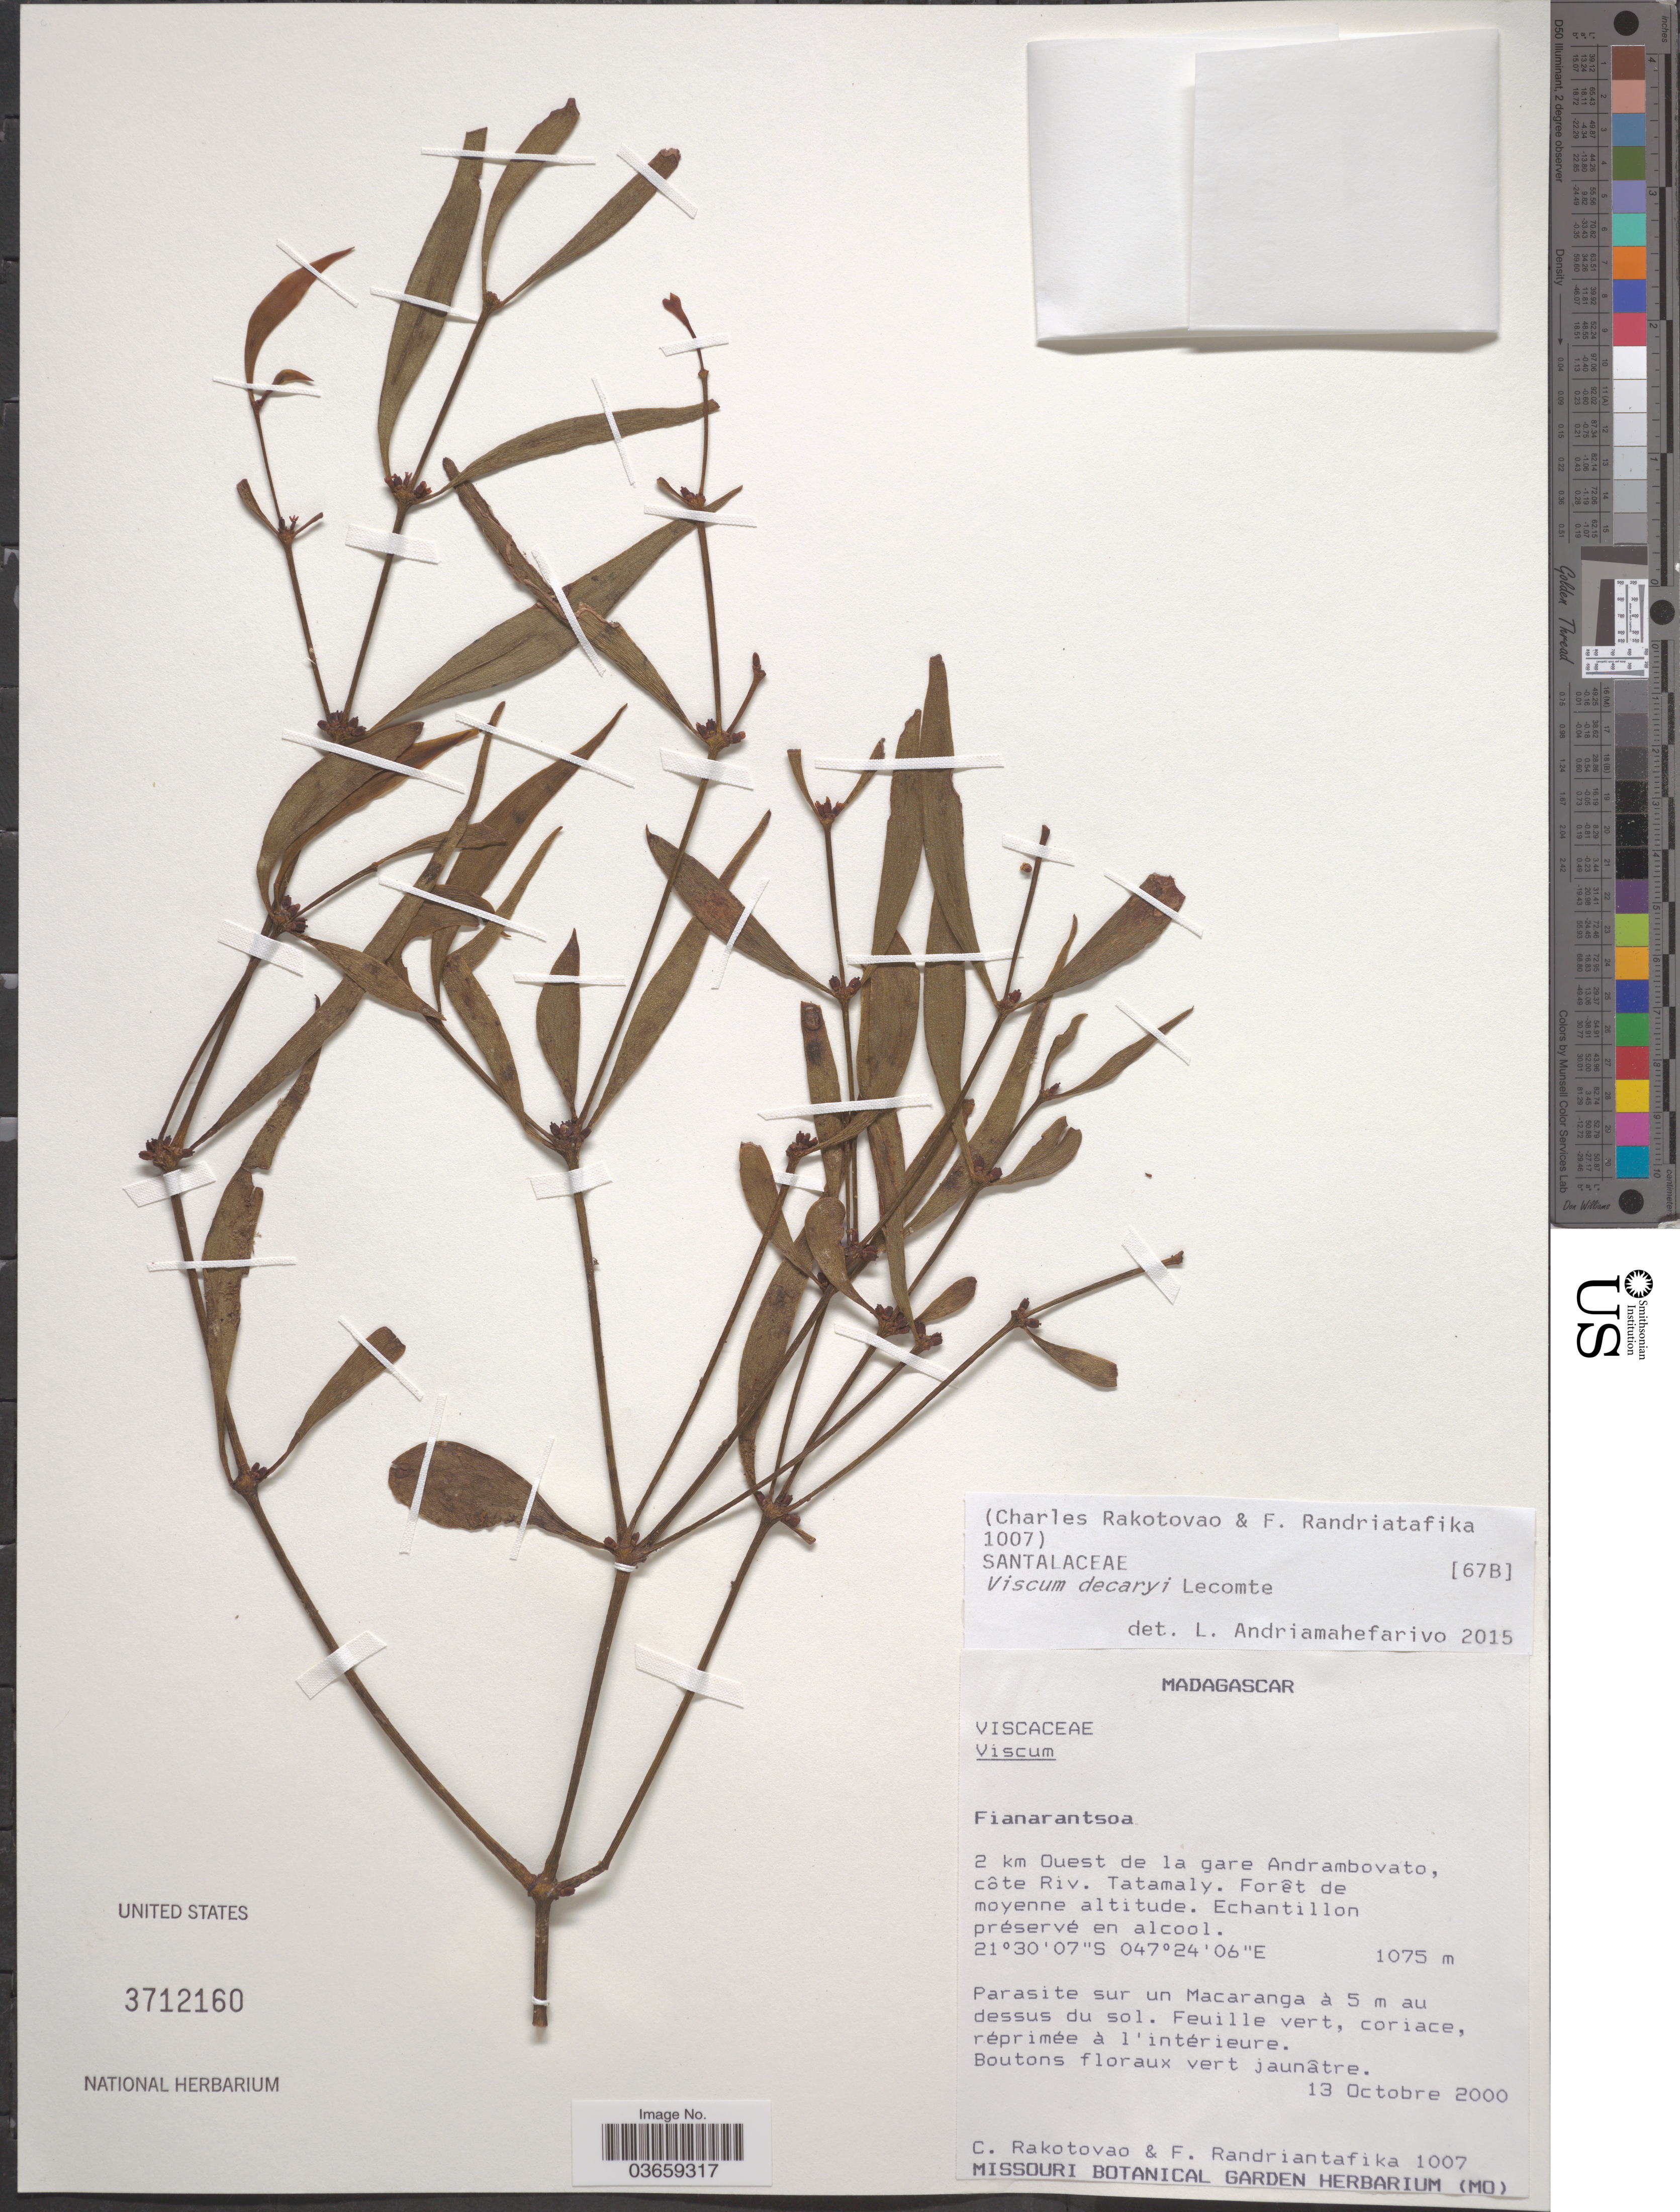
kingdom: Plantae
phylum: Tracheophyta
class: Magnoliopsida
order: Santalales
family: Viscaceae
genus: Viscum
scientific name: Viscum decaryi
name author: Lecomte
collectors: C. Rakotovao & F. Randriantafika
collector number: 1007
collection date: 2000-10-13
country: Madagascar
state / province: Haute Matsiatra / Vatovavy Fitovinany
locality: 2 km Ouest de la gare Andrambovato, côte Riv. Tatamaly. Forêt de moyenne altitude.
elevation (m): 1075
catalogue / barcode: US 3712160